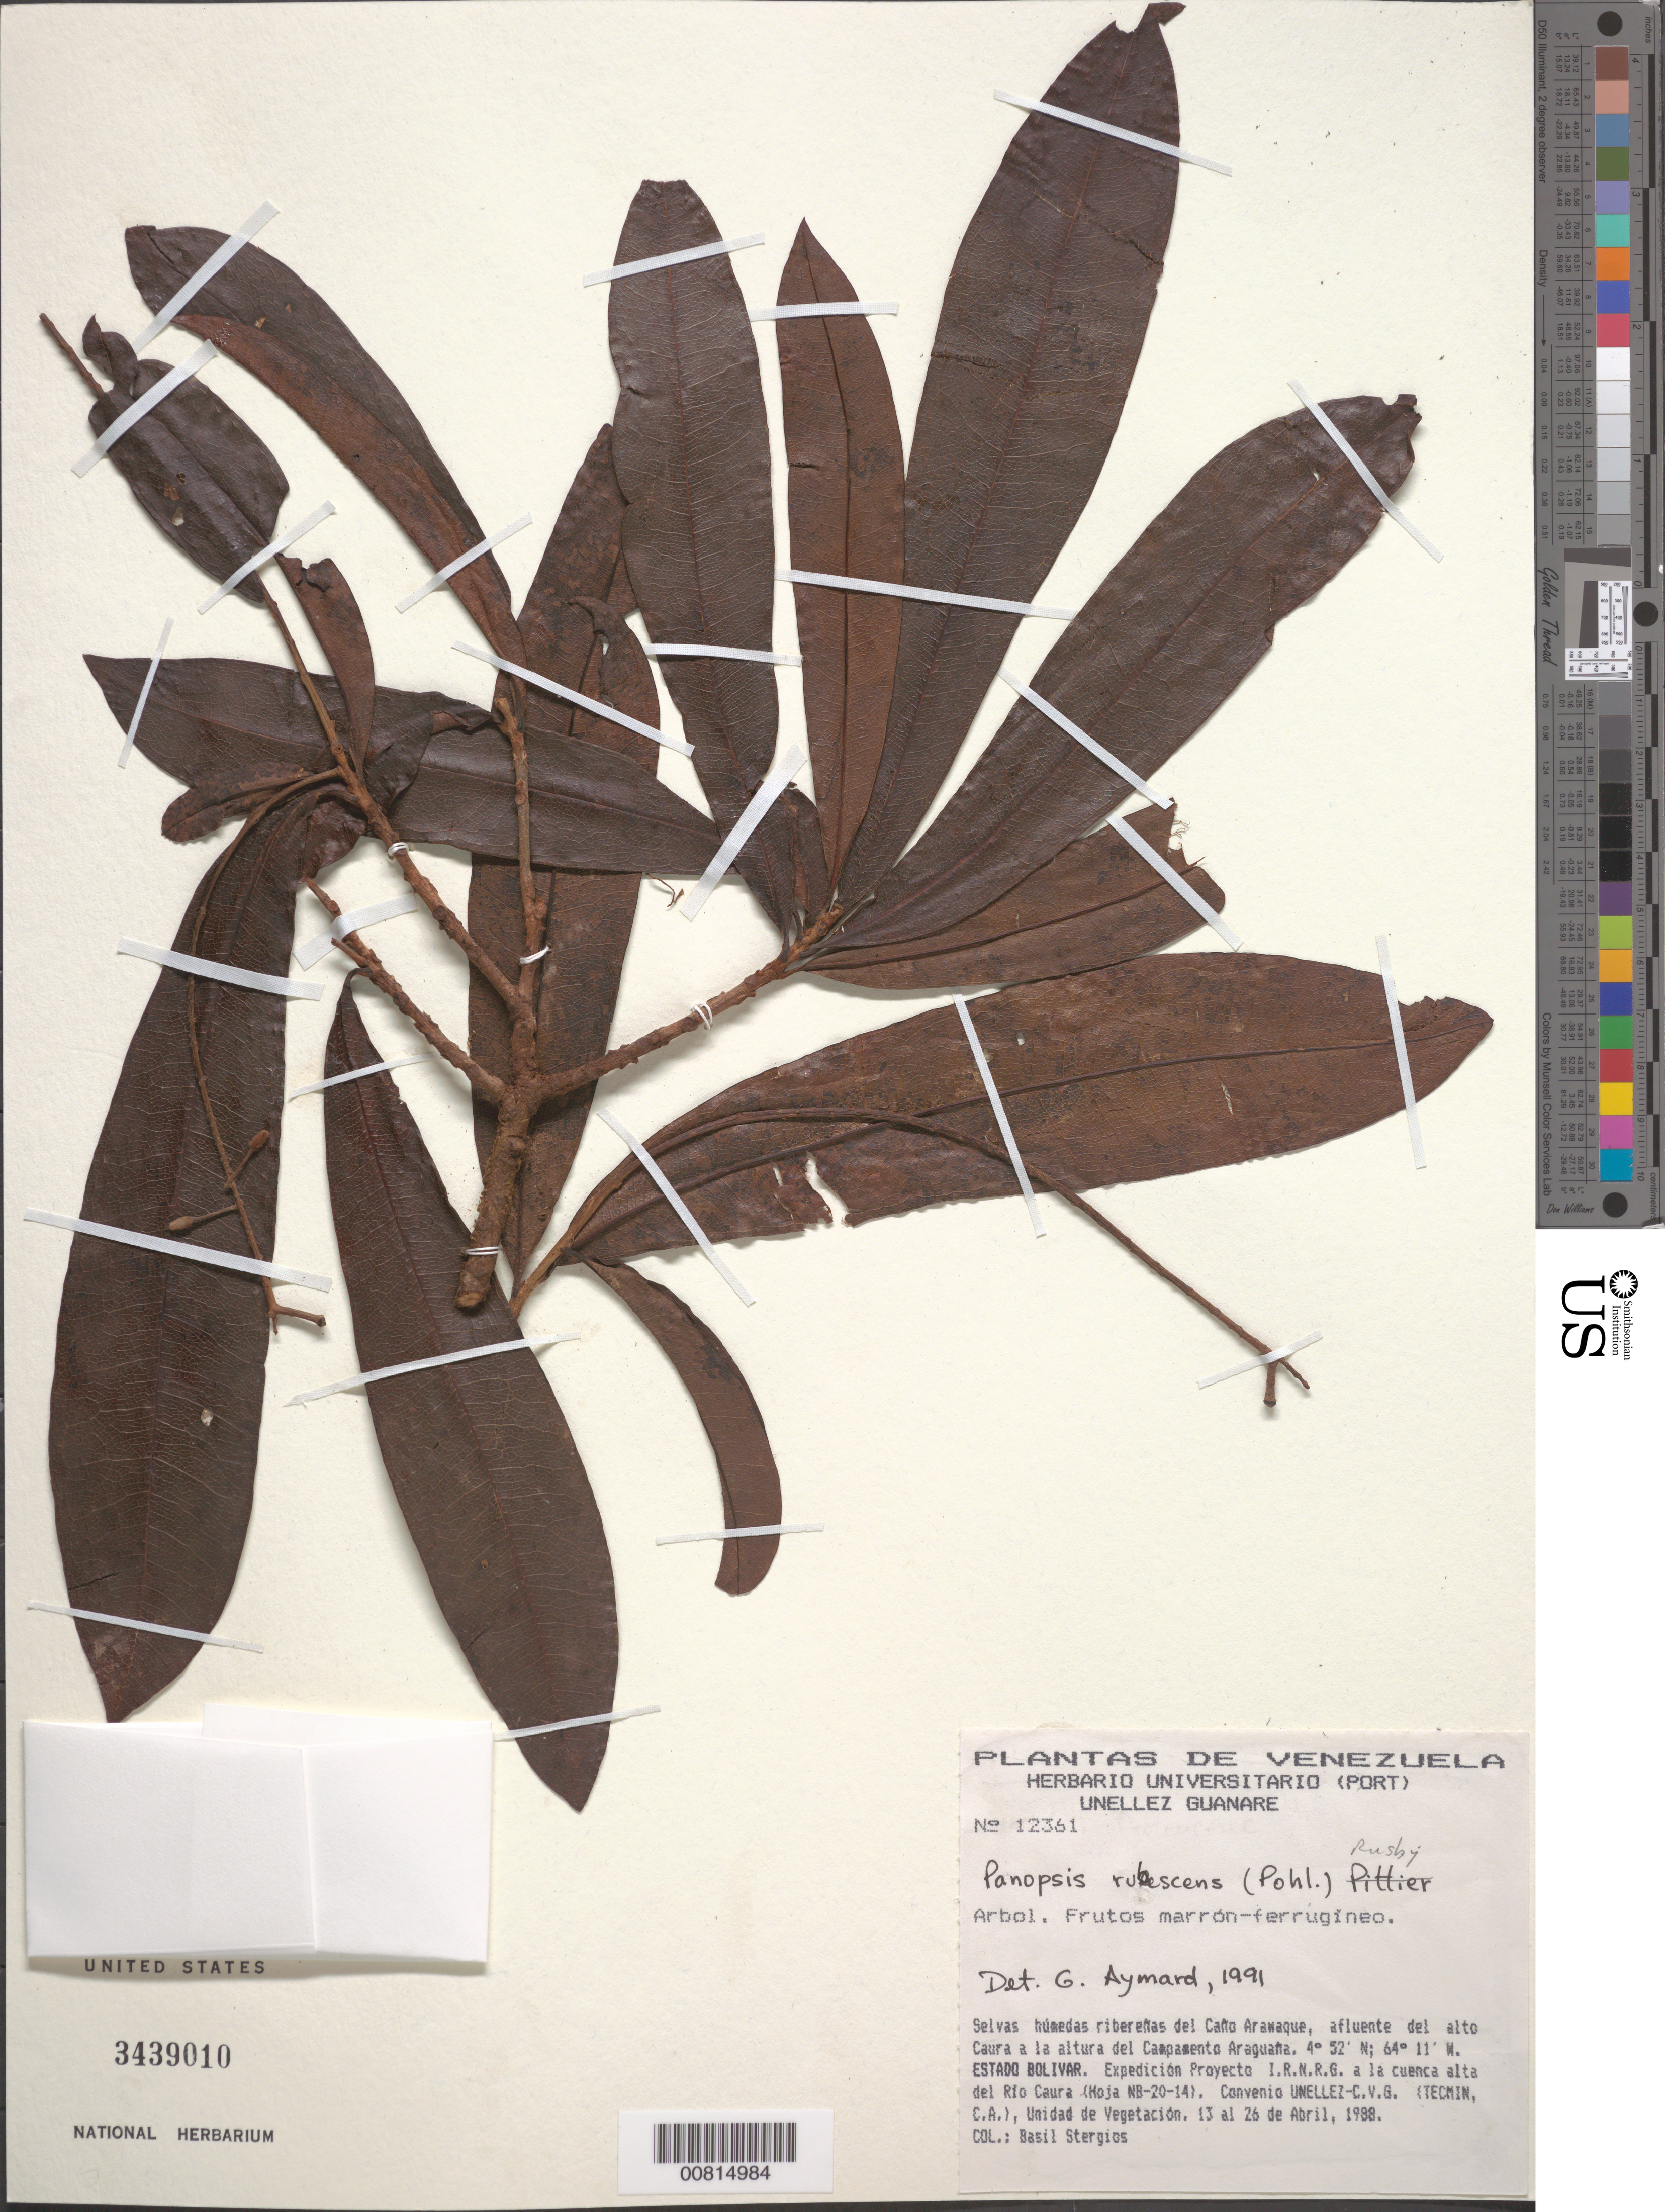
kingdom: Plantae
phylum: Tracheophyta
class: Magnoliopsida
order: Proteales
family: Proteaceae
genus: Panopsis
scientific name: Panopsis rubescens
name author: (Pohl) Pittier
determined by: Aymard C., G. A., (PORT), Univ. Nac. Exp. de los Llanos Ezequiel Zamora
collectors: B. G. Stergios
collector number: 12361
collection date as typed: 13-Apr-88 to 26-Apr-88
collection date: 1988-04-13/1988-04-26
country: Venezuela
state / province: Bolívar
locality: Río Caura, Caño Aramaque, afluente del alto Caura a la altura del Campamento Araguana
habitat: Selvas húmedas riberenas del cano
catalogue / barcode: US 3439010